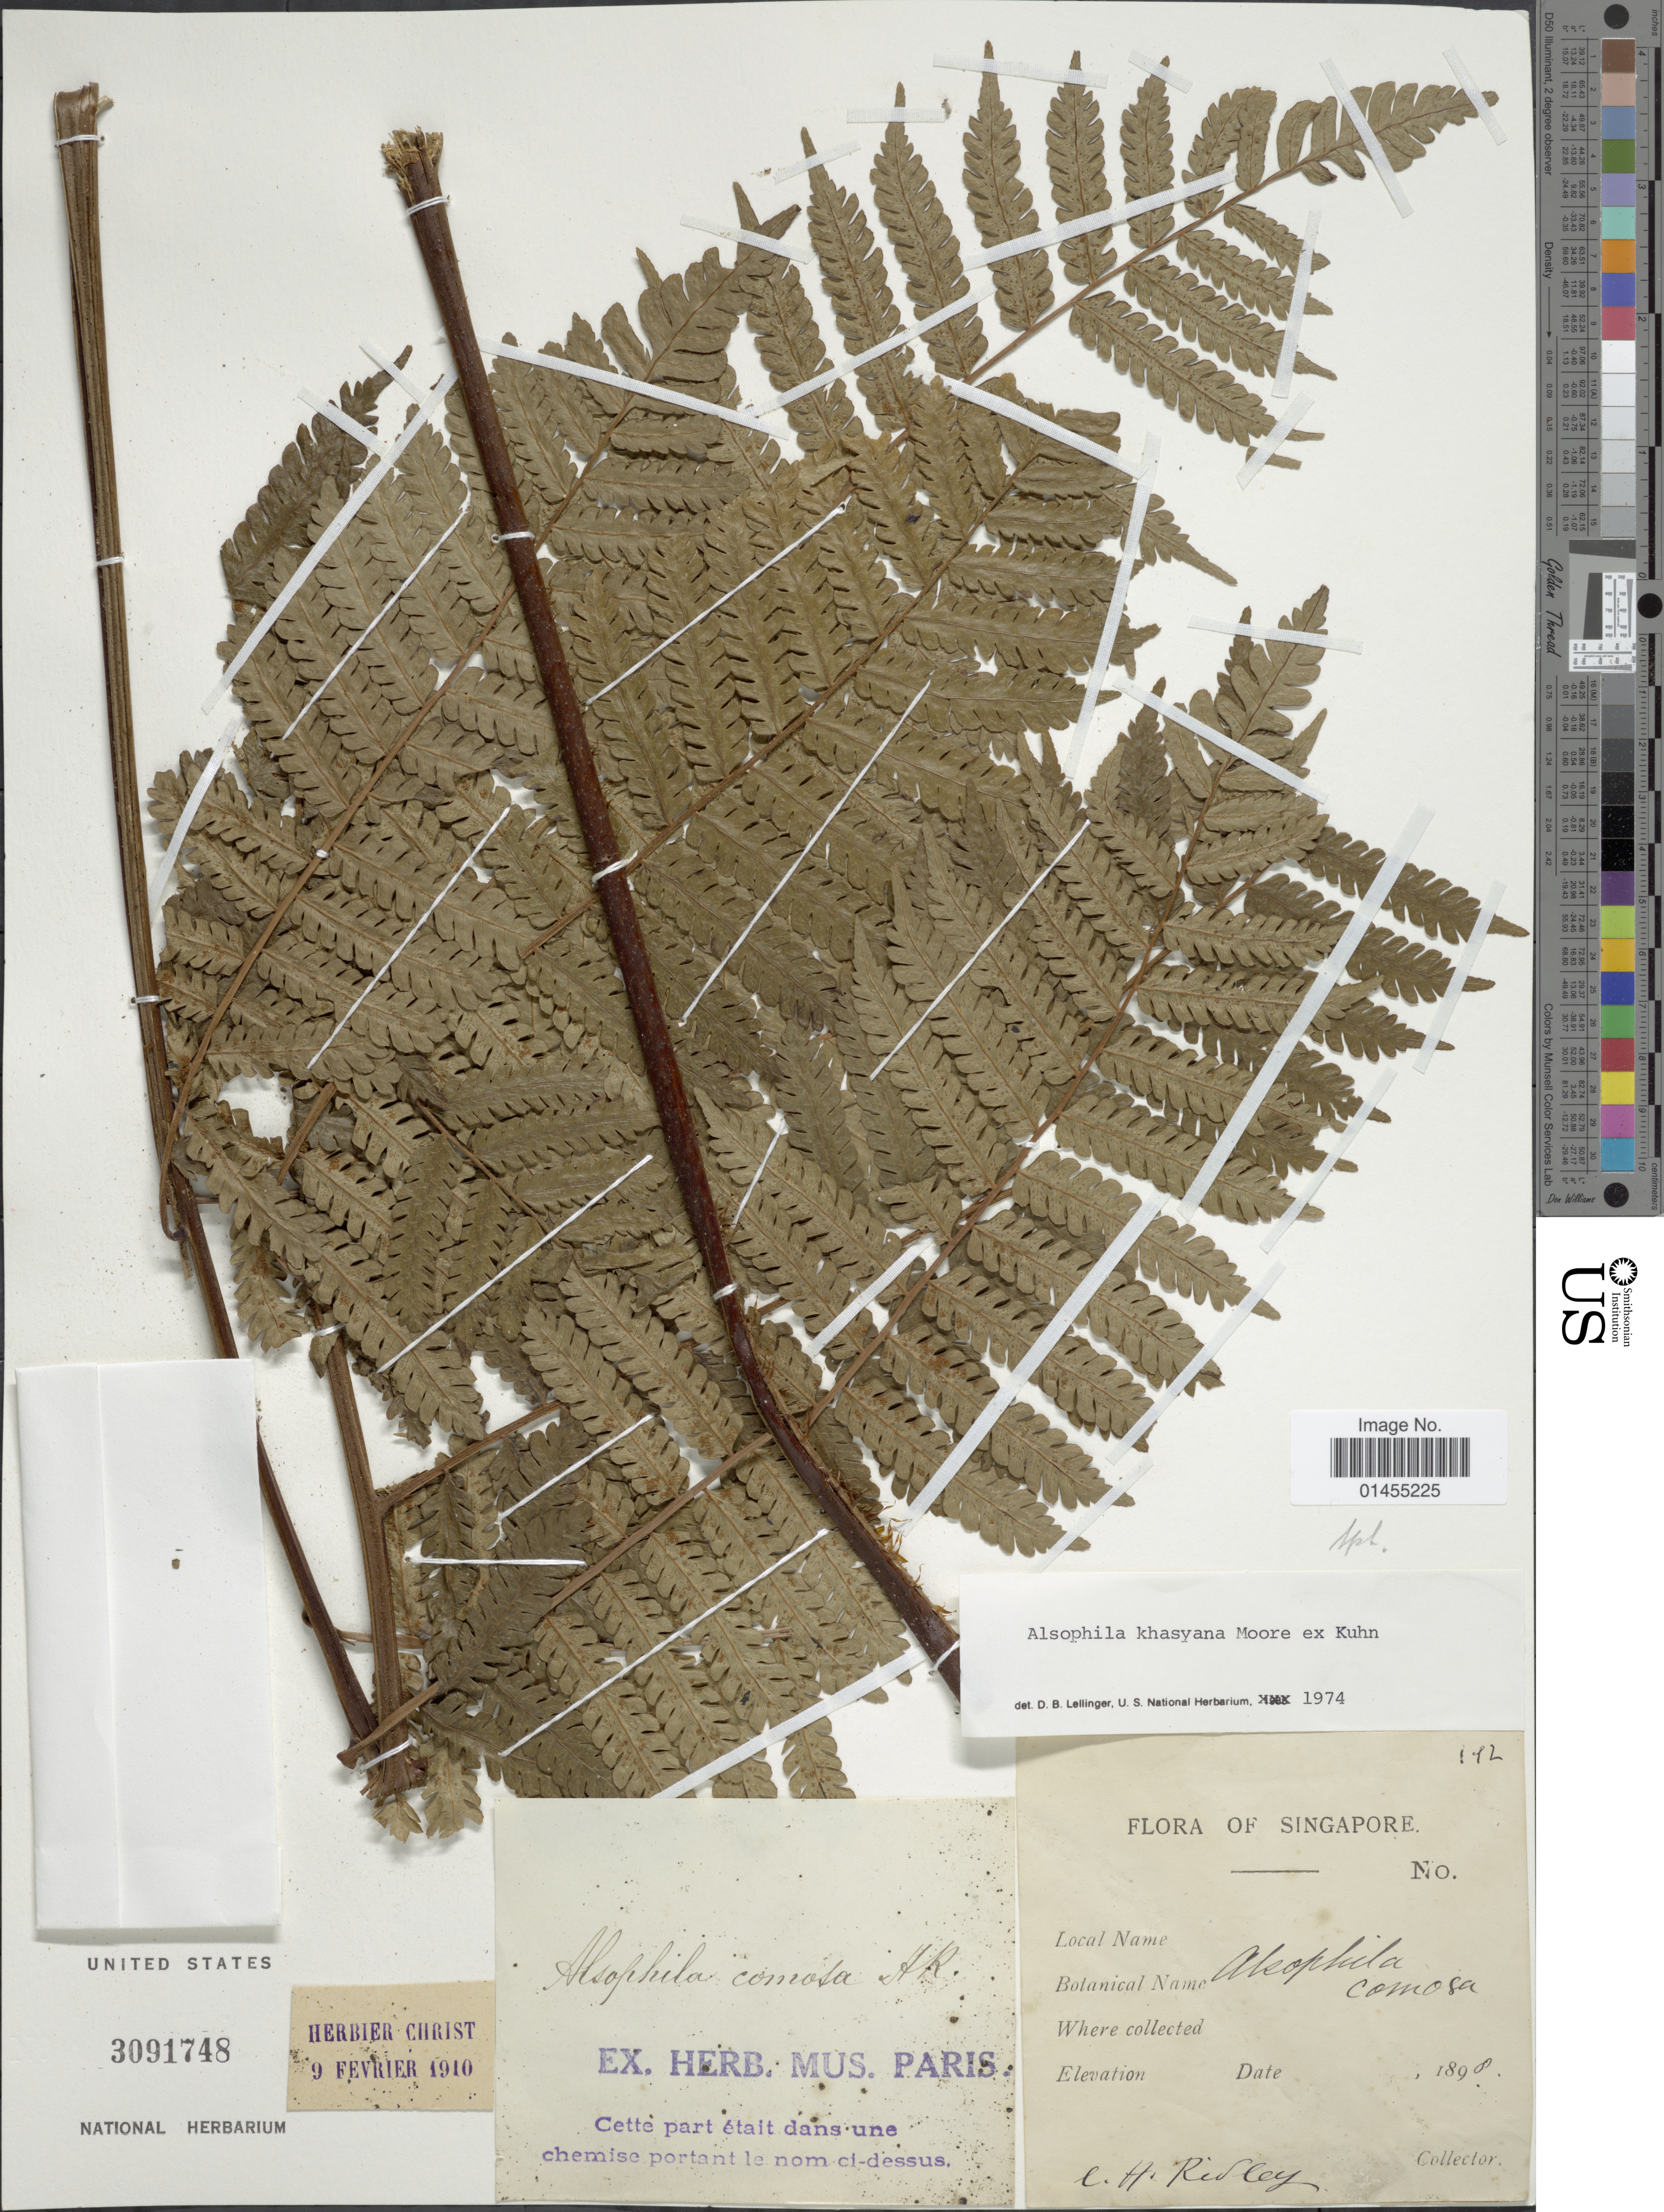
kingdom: Plantae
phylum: Tracheophyta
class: Polypodiopsida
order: Cyatheales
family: Cyatheaceae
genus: Alsophila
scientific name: Alsophila khaysana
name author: Moore ex Kuhn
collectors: C. Ridley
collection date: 1898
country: Singapore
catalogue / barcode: US 3091748